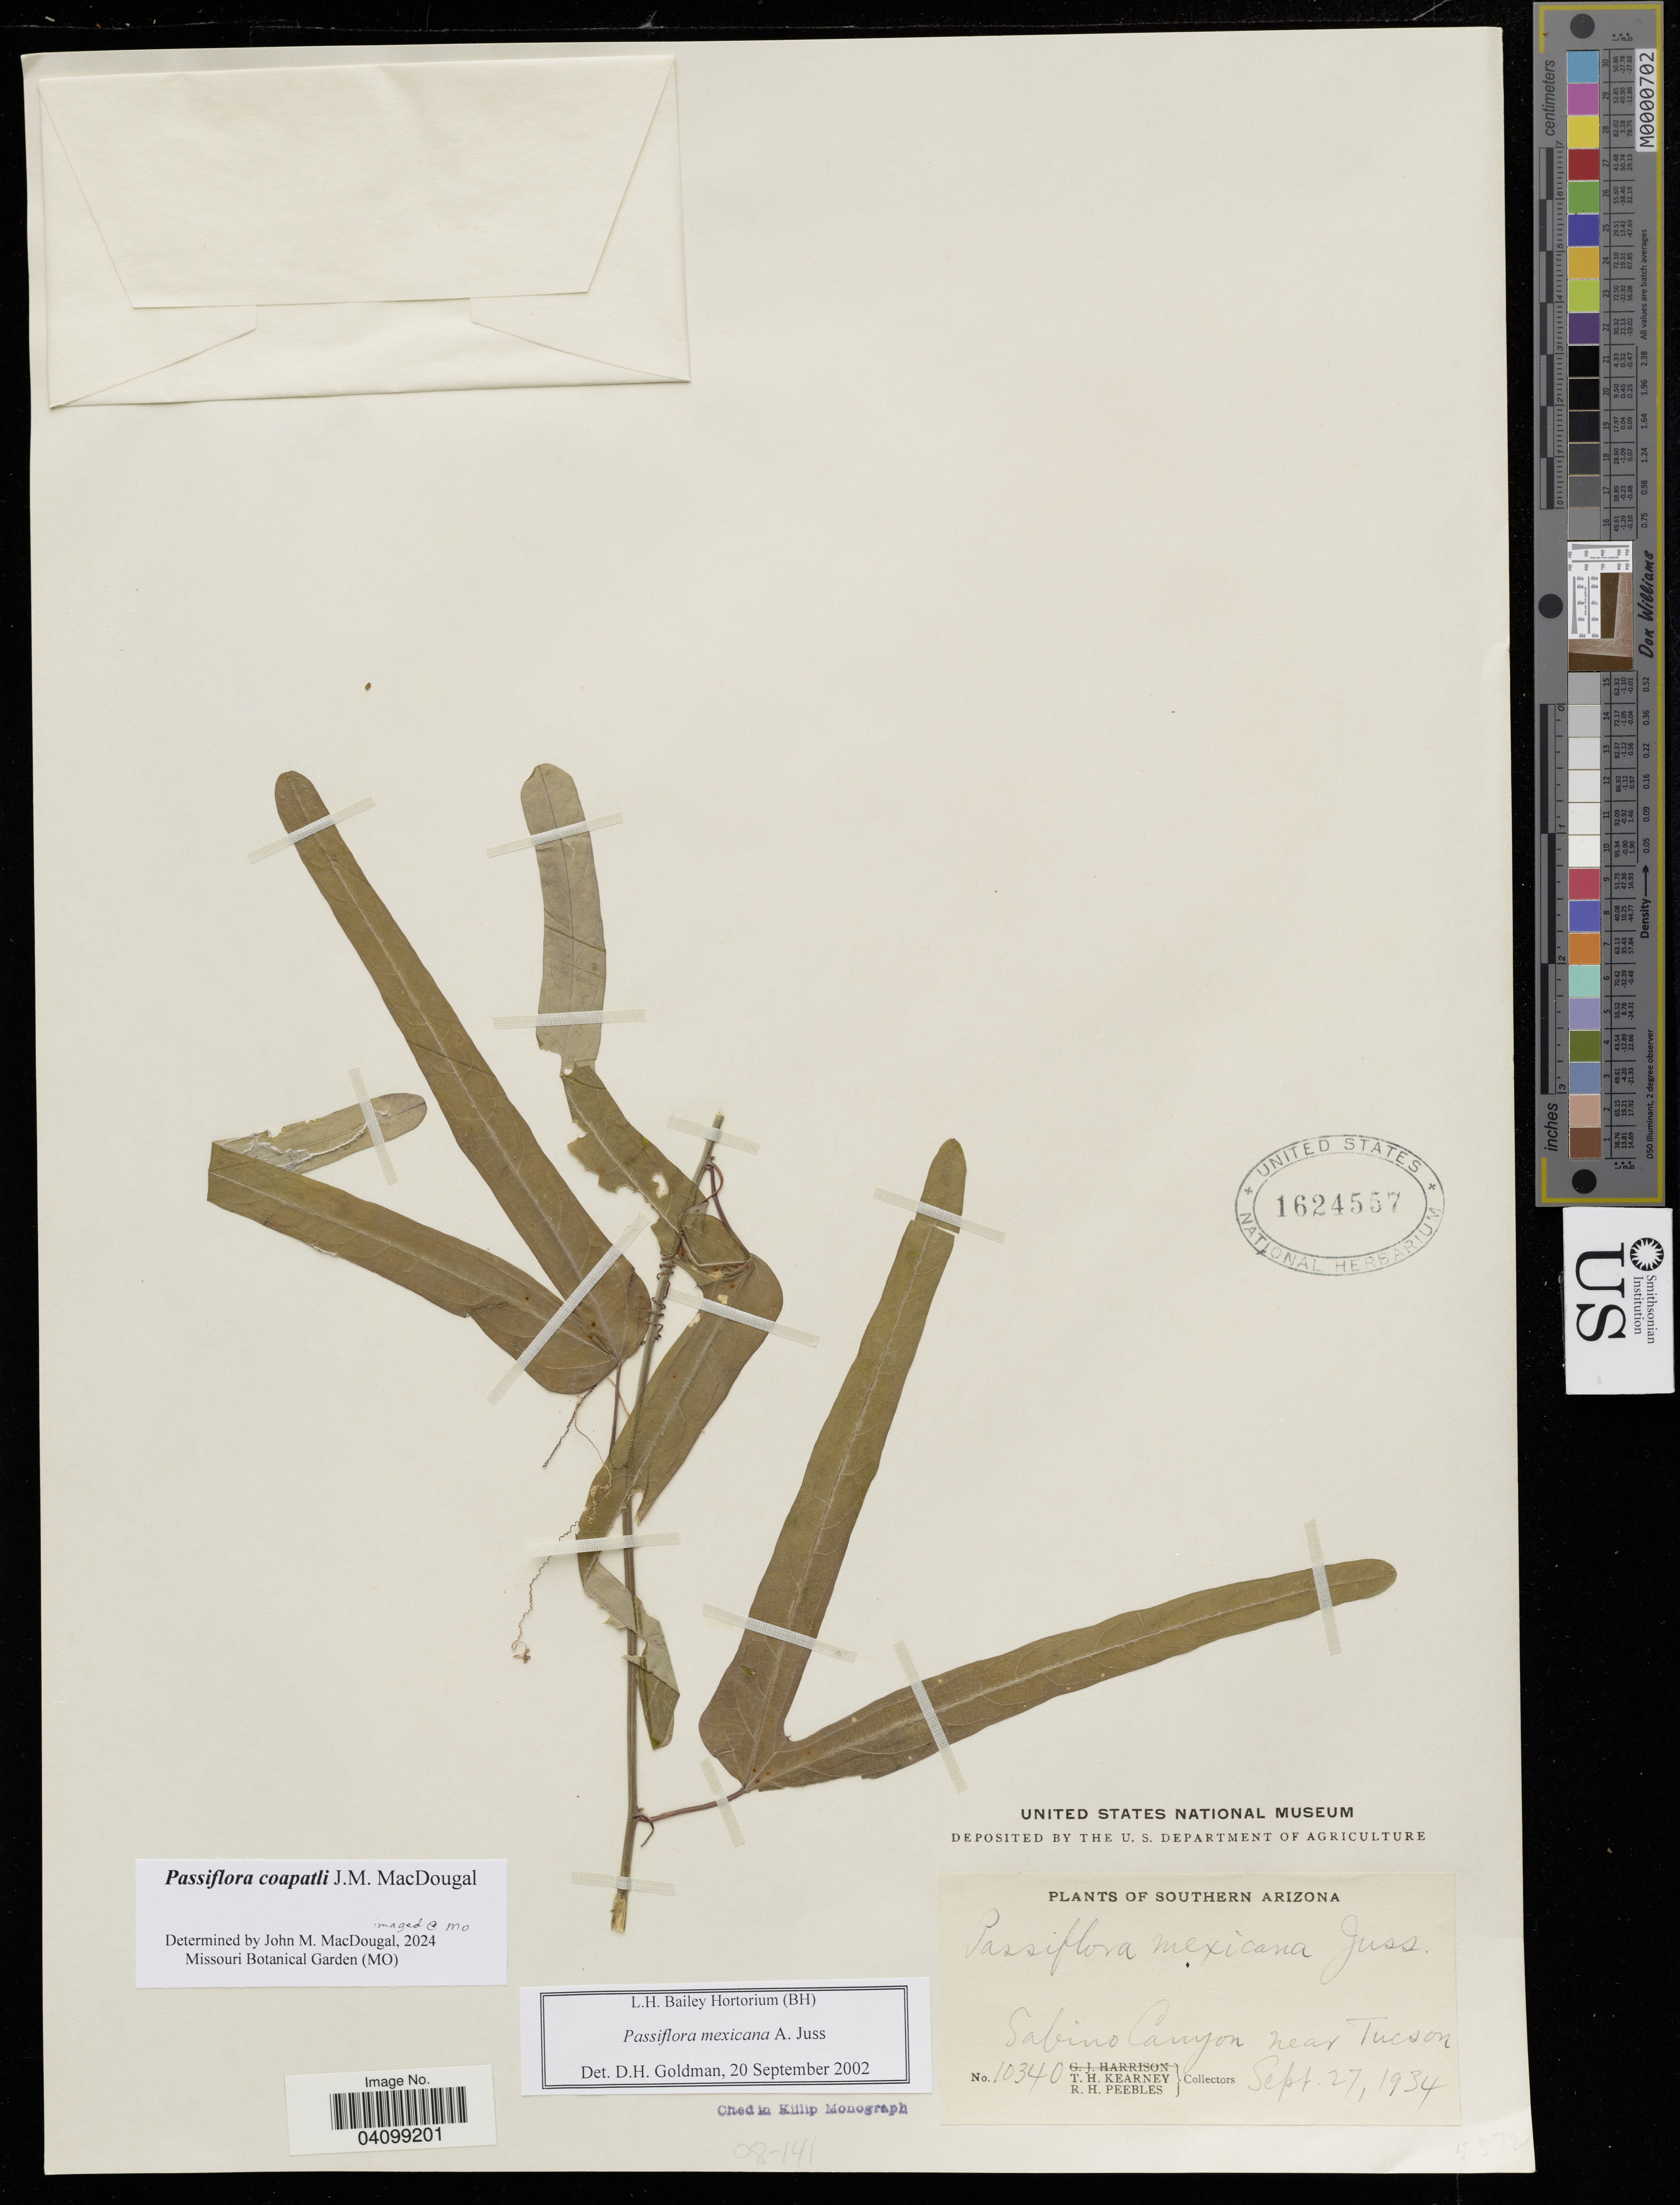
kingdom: Plantae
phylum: Tracheophyta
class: Magnoliopsida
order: Malpighiales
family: Passifloraceae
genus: Passiflora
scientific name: Passiflora coapatli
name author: J.M. MacDougal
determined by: MacDougal, John M.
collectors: T. H. Kearney & R. H. Peebles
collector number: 10340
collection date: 1934-09-27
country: United States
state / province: Arizona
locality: Southern Arizona. Sabino Canyon near Tucson.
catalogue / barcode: US 1624557